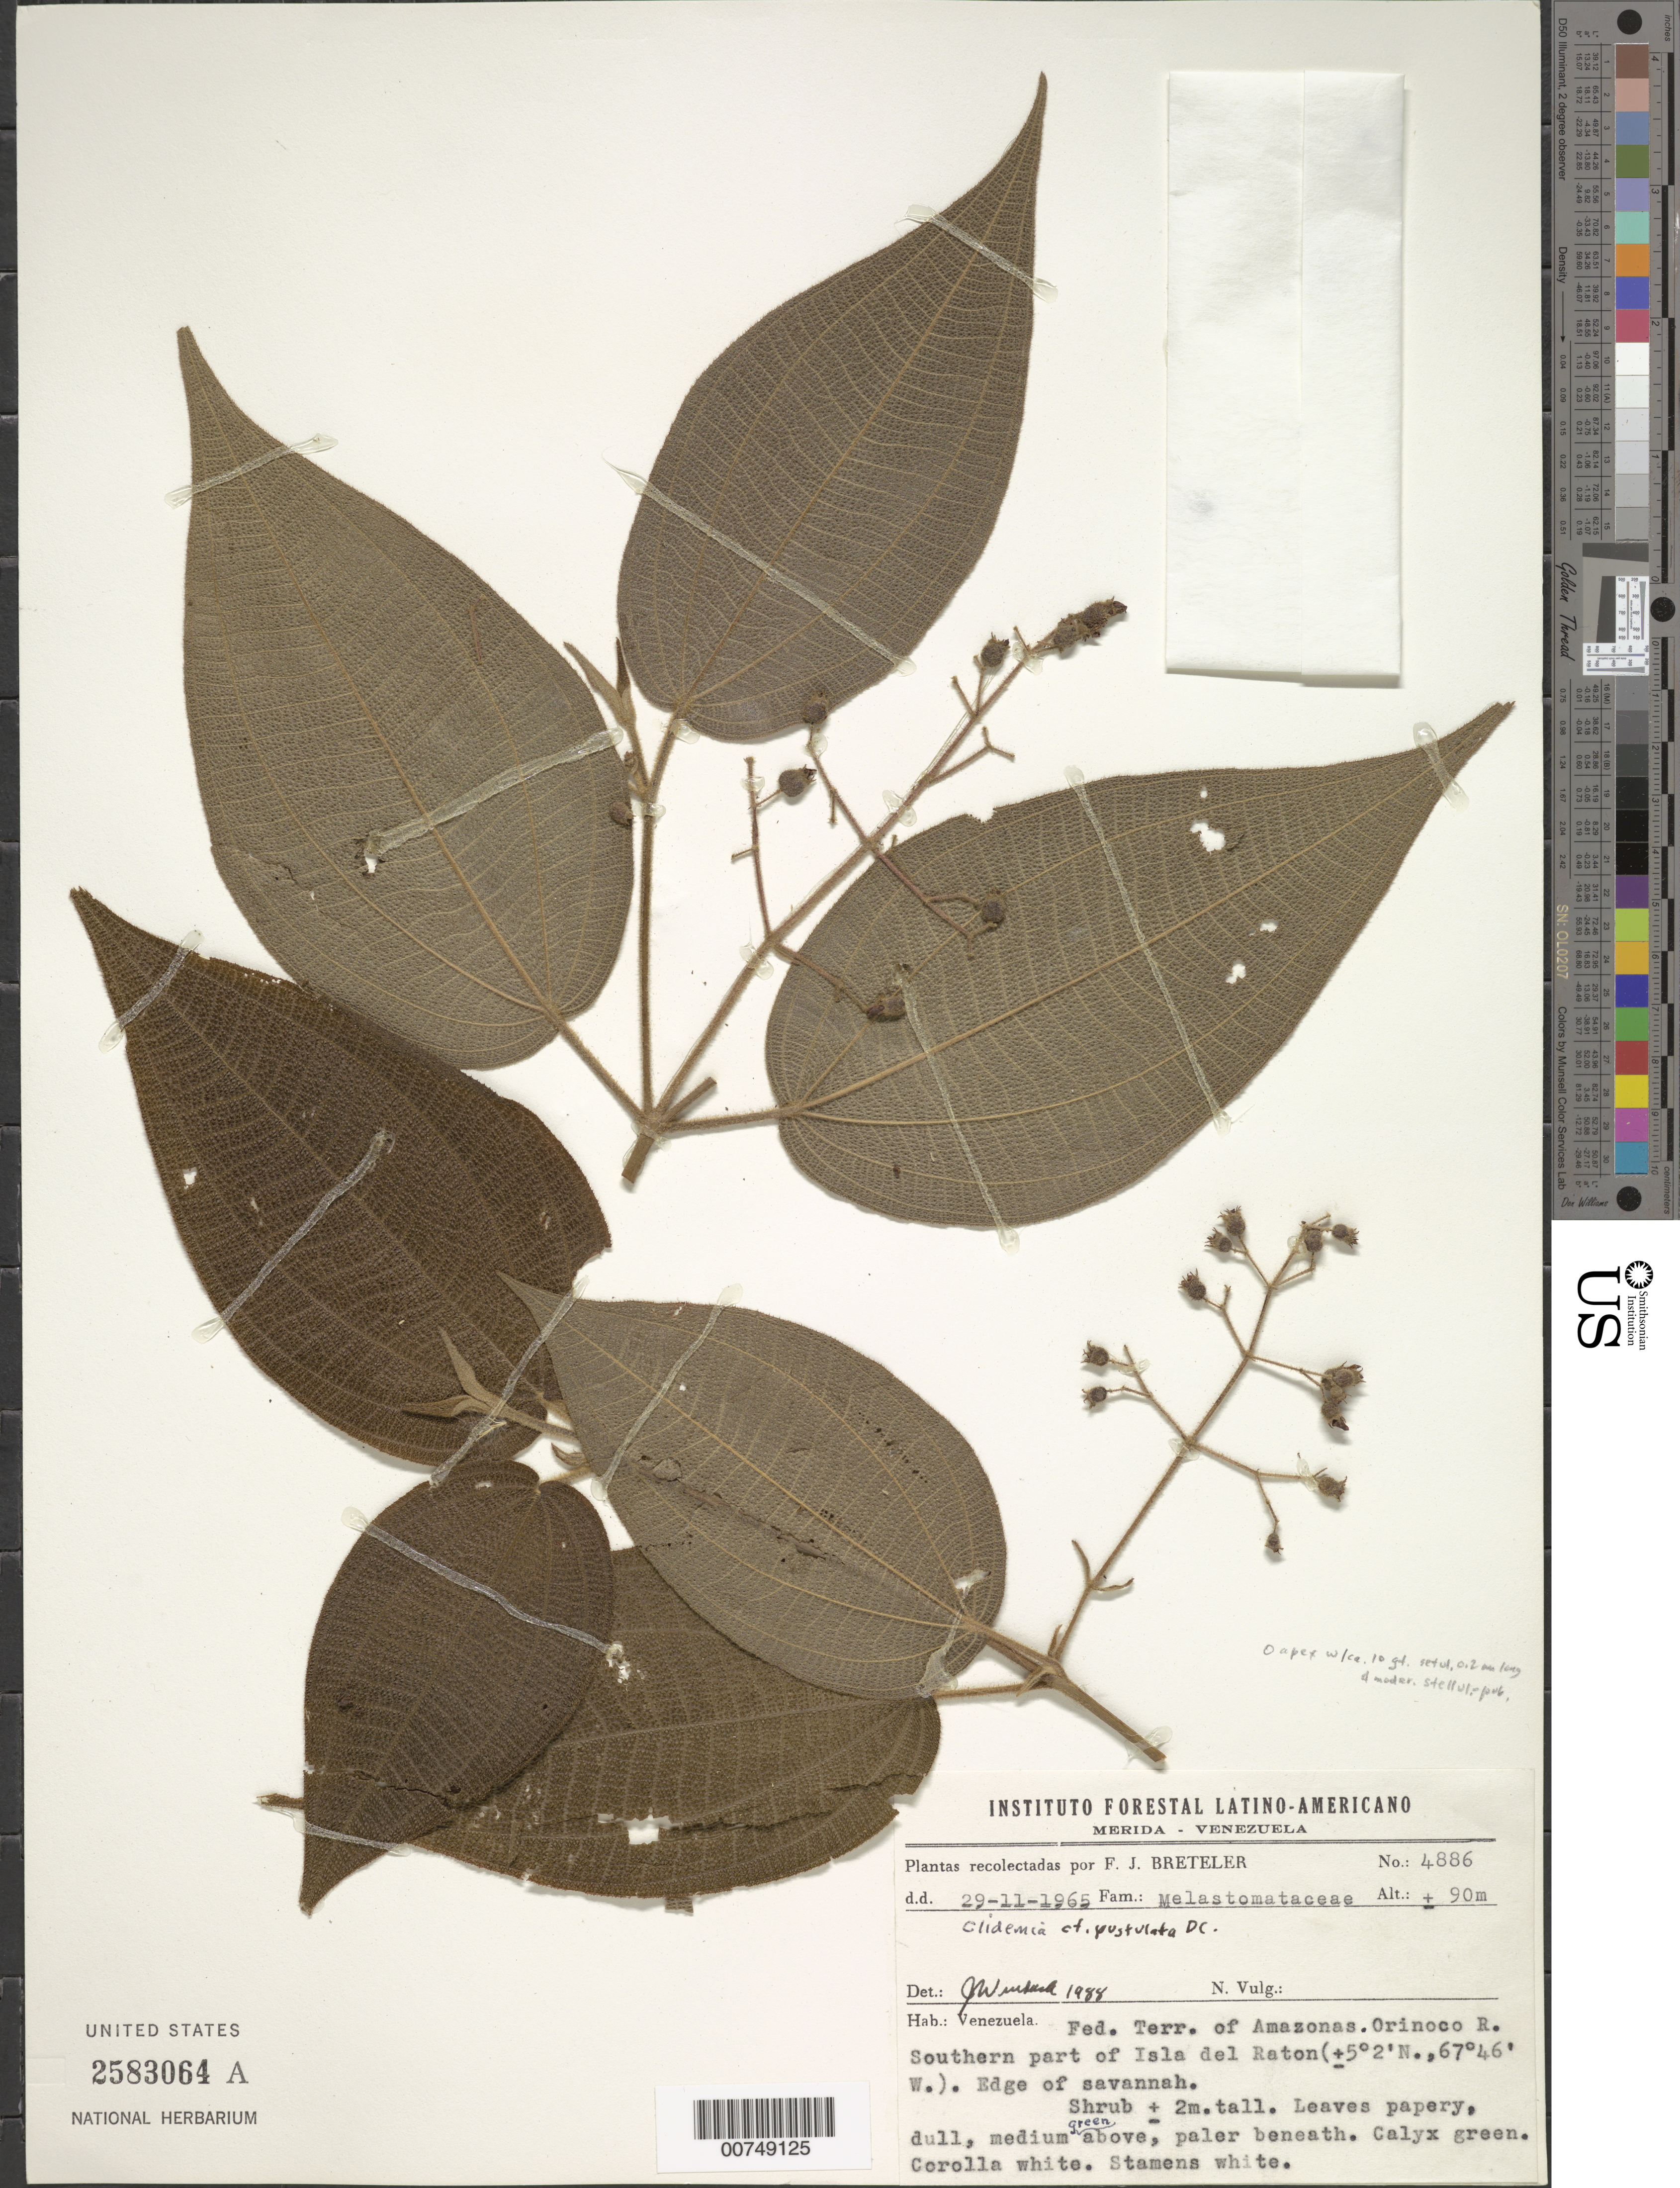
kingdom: Plantae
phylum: Tracheophyta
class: Magnoliopsida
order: Myrtales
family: Melastomataceae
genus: Clidemia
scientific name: Clidemia pustulata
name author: DC.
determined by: Wurdack, John J., (US), US (UNITED STATES)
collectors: F. J. Breteler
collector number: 4886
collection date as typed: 29-Nov-65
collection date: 1965-11-29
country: Venezuela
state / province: Amazonas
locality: Orinoco R., southern part of Isla del Raton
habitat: Edge of savanna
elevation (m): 90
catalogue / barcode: US 2583064A